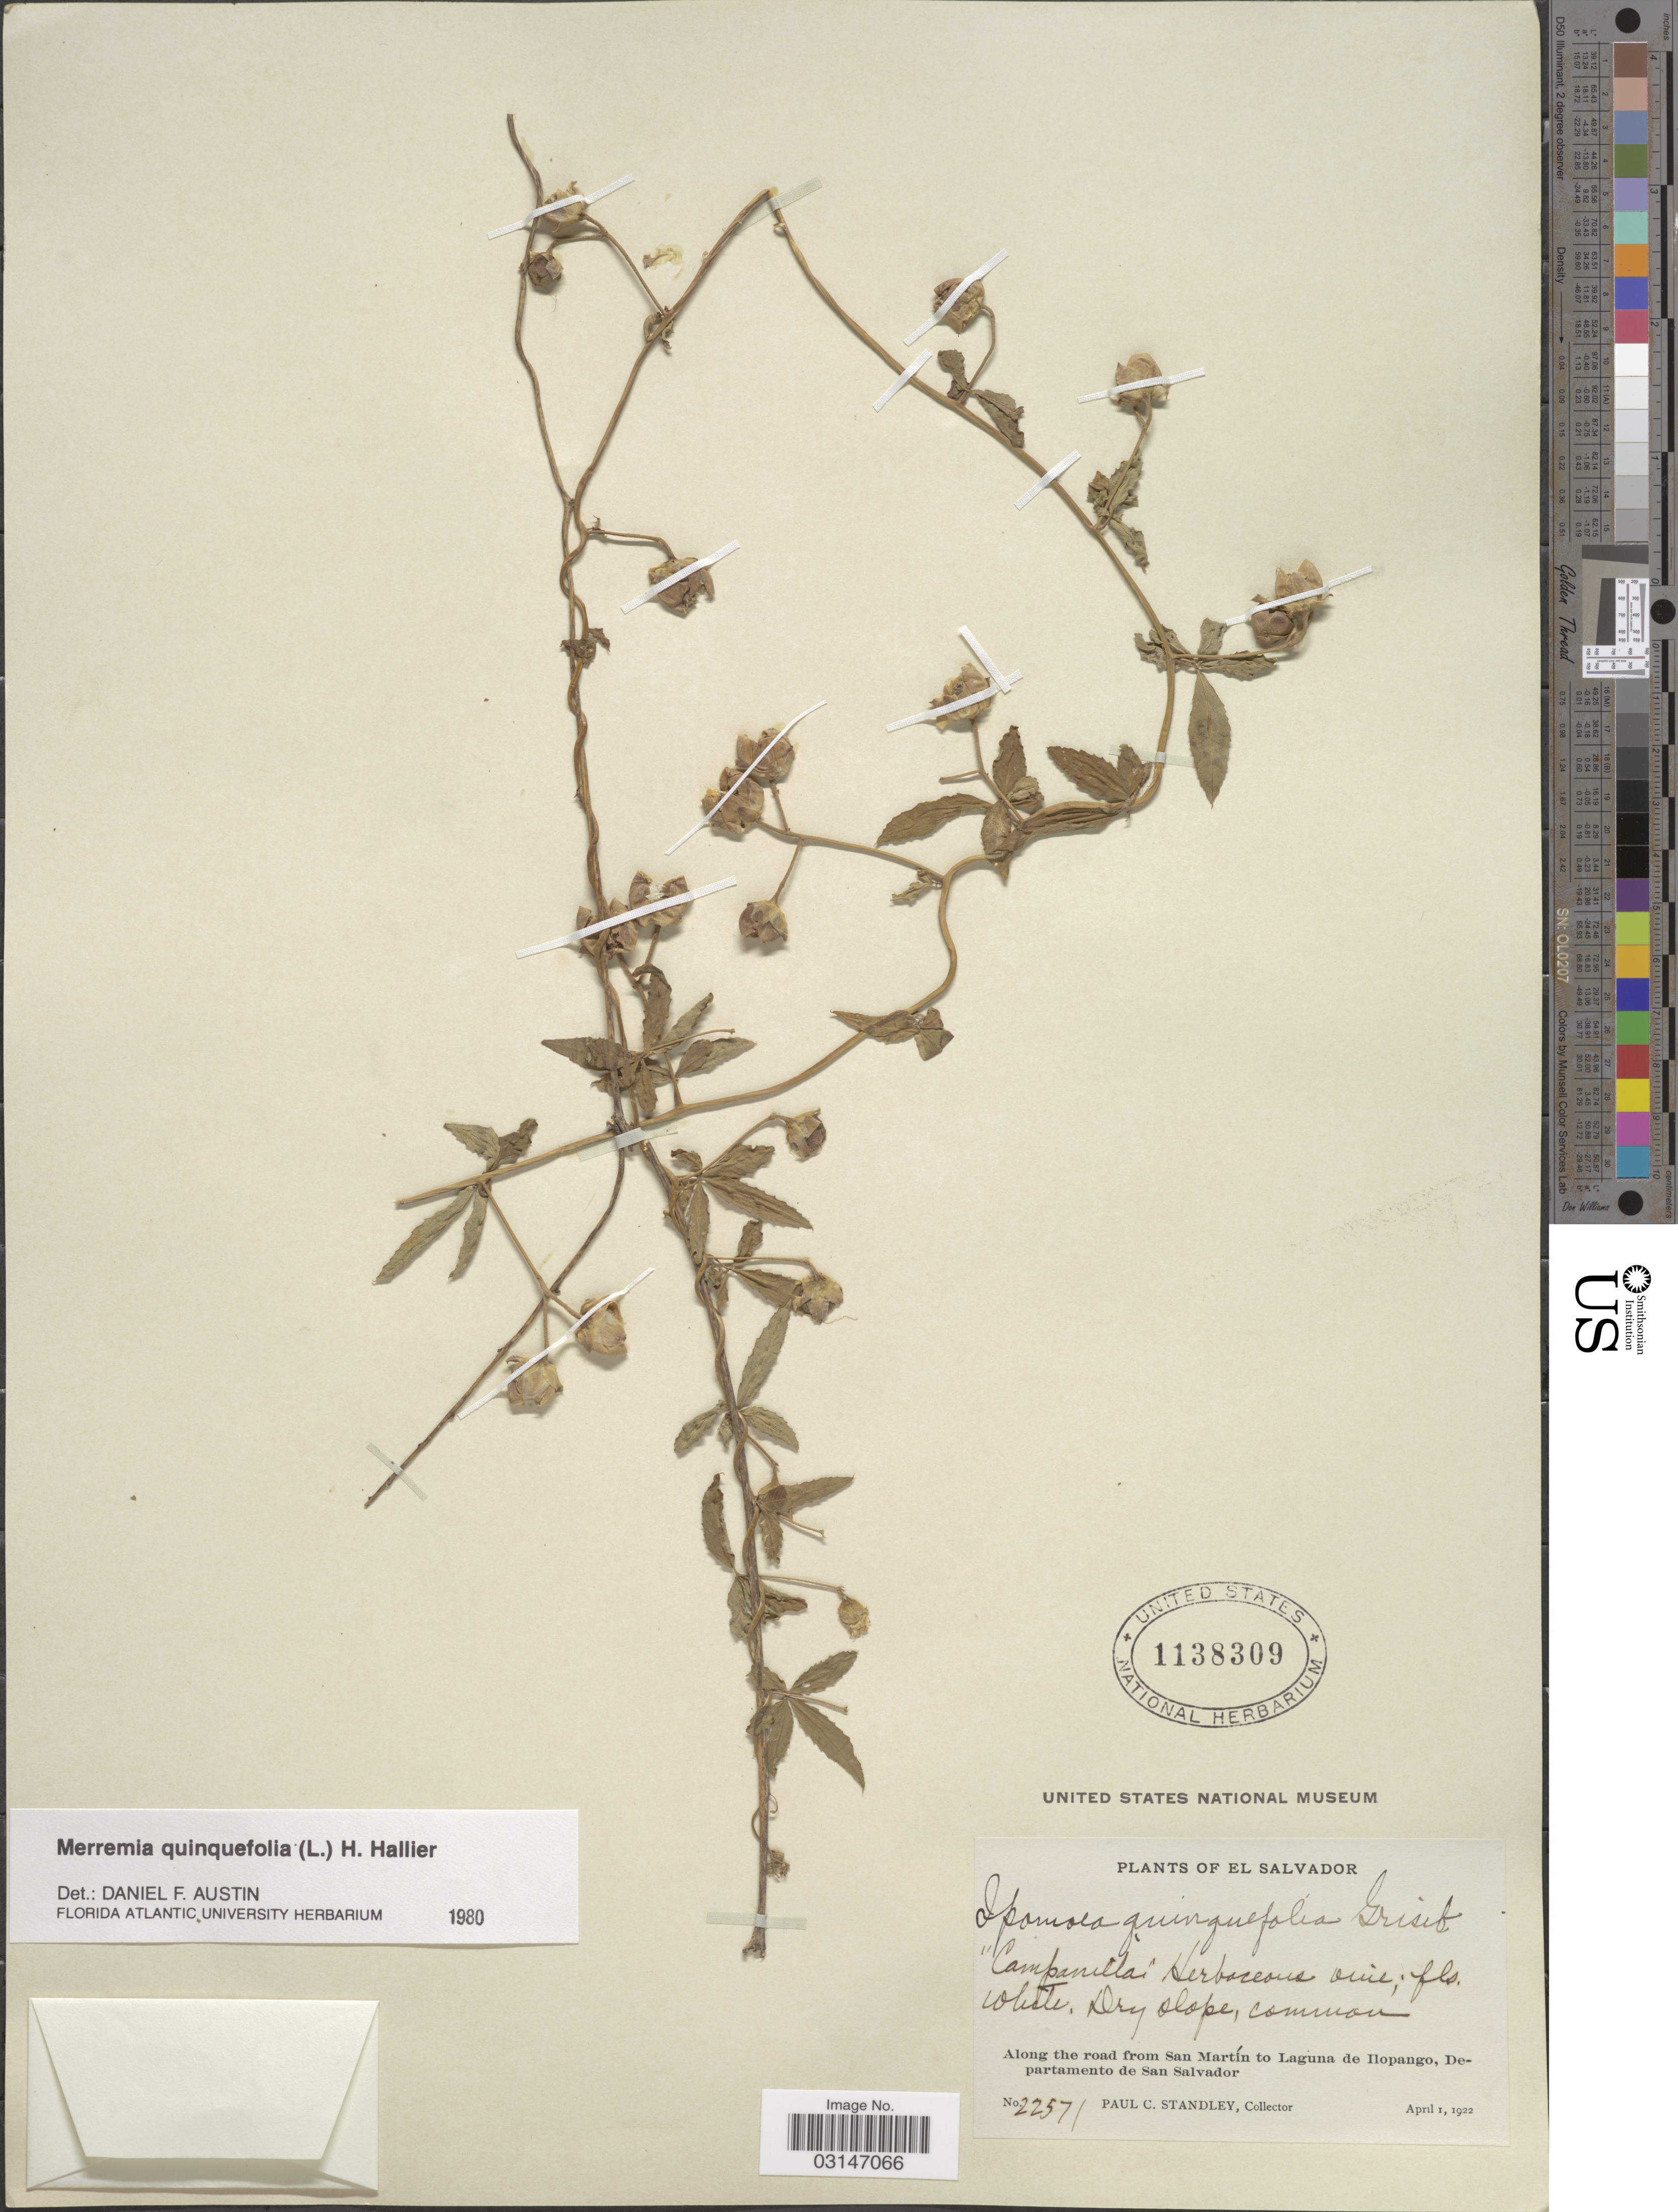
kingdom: Plantae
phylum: Tracheophyta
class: Magnoliopsida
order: Solanales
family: Convolvulaceae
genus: Distimake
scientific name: Distimake quinquefolius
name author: (L.) A. R. Simões & Staples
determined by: Strong, Mark T., (BOT), Smithsonian Institution - National Museum of Natural History (UNITED STATES)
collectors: P. C. Standley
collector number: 22571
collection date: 1922-04-01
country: El Salvador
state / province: San Salvador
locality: Along the road from San Martín to Laguna de Ilopango, Departamento de San Salvador.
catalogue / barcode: US 1138309